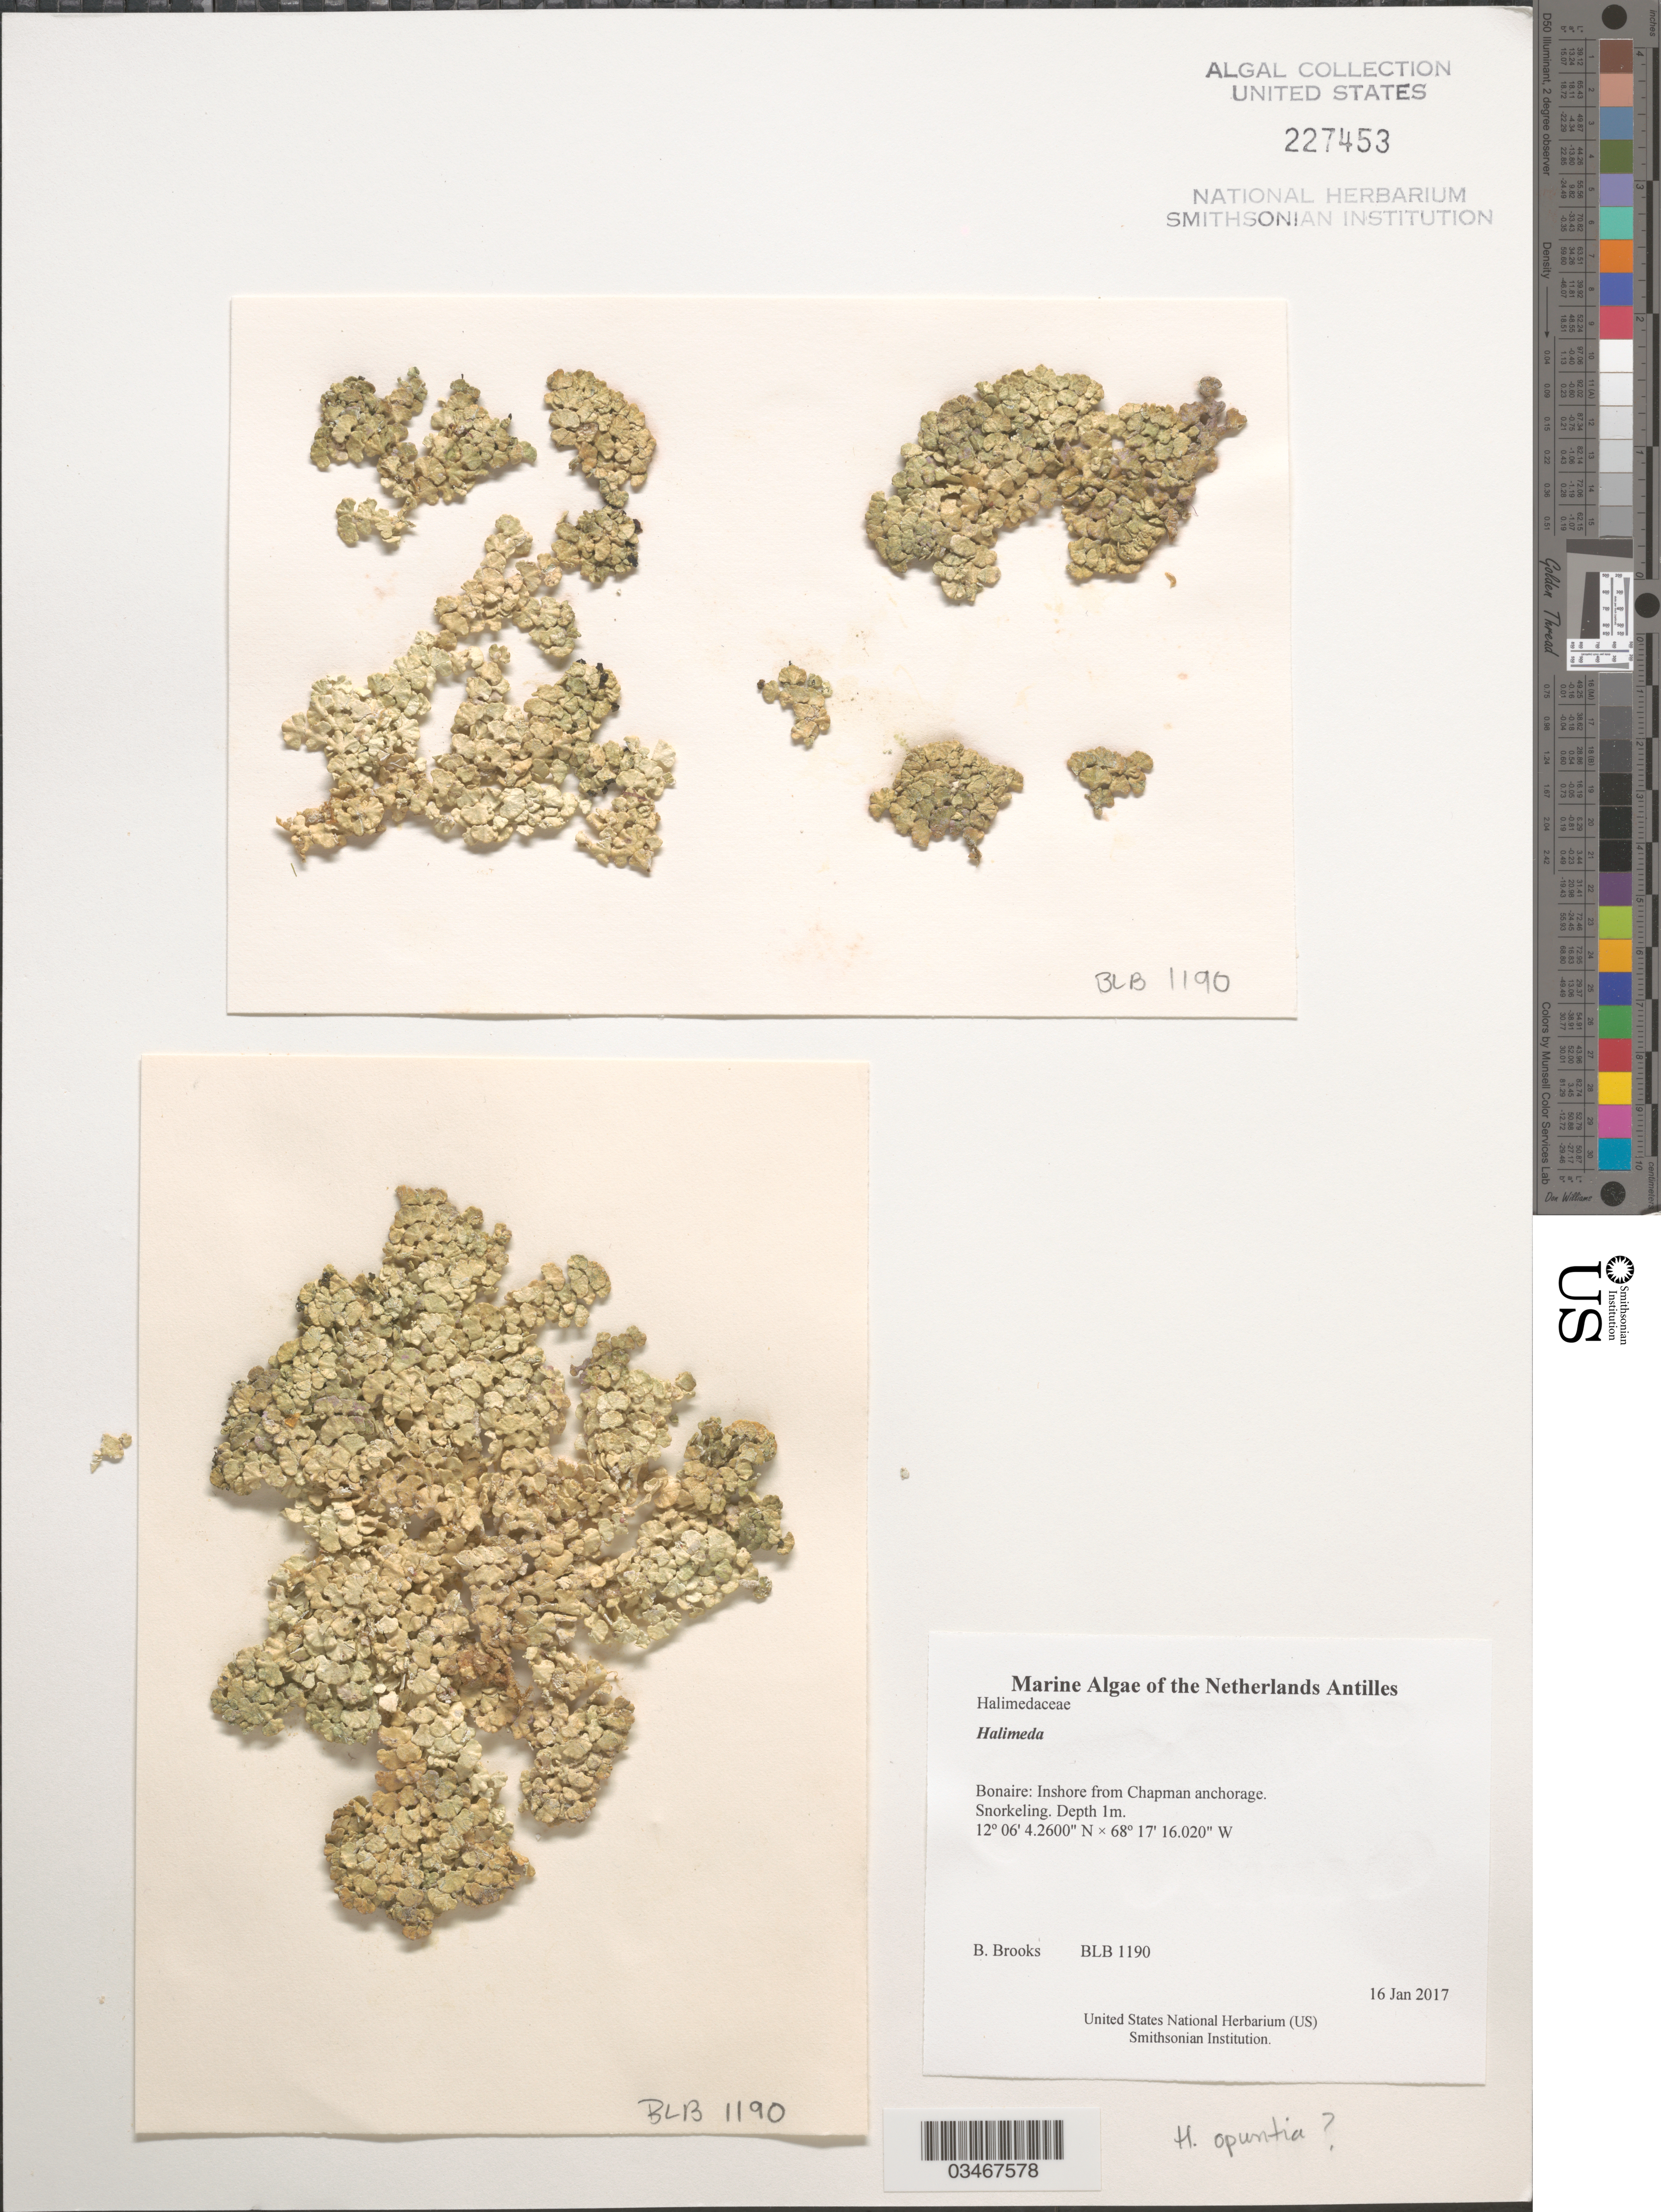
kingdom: Plantae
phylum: Chlorophyta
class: Ulvophyceae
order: Bryopsidales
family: Halimedaceae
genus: Halimeda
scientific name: Halimeda sp.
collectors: B. Brooks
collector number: BLB 1190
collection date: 2017-01-16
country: Netherlands Antilles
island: Bonaire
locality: Inshore from Chapman anchorage. Snorkeling.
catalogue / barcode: US 227453